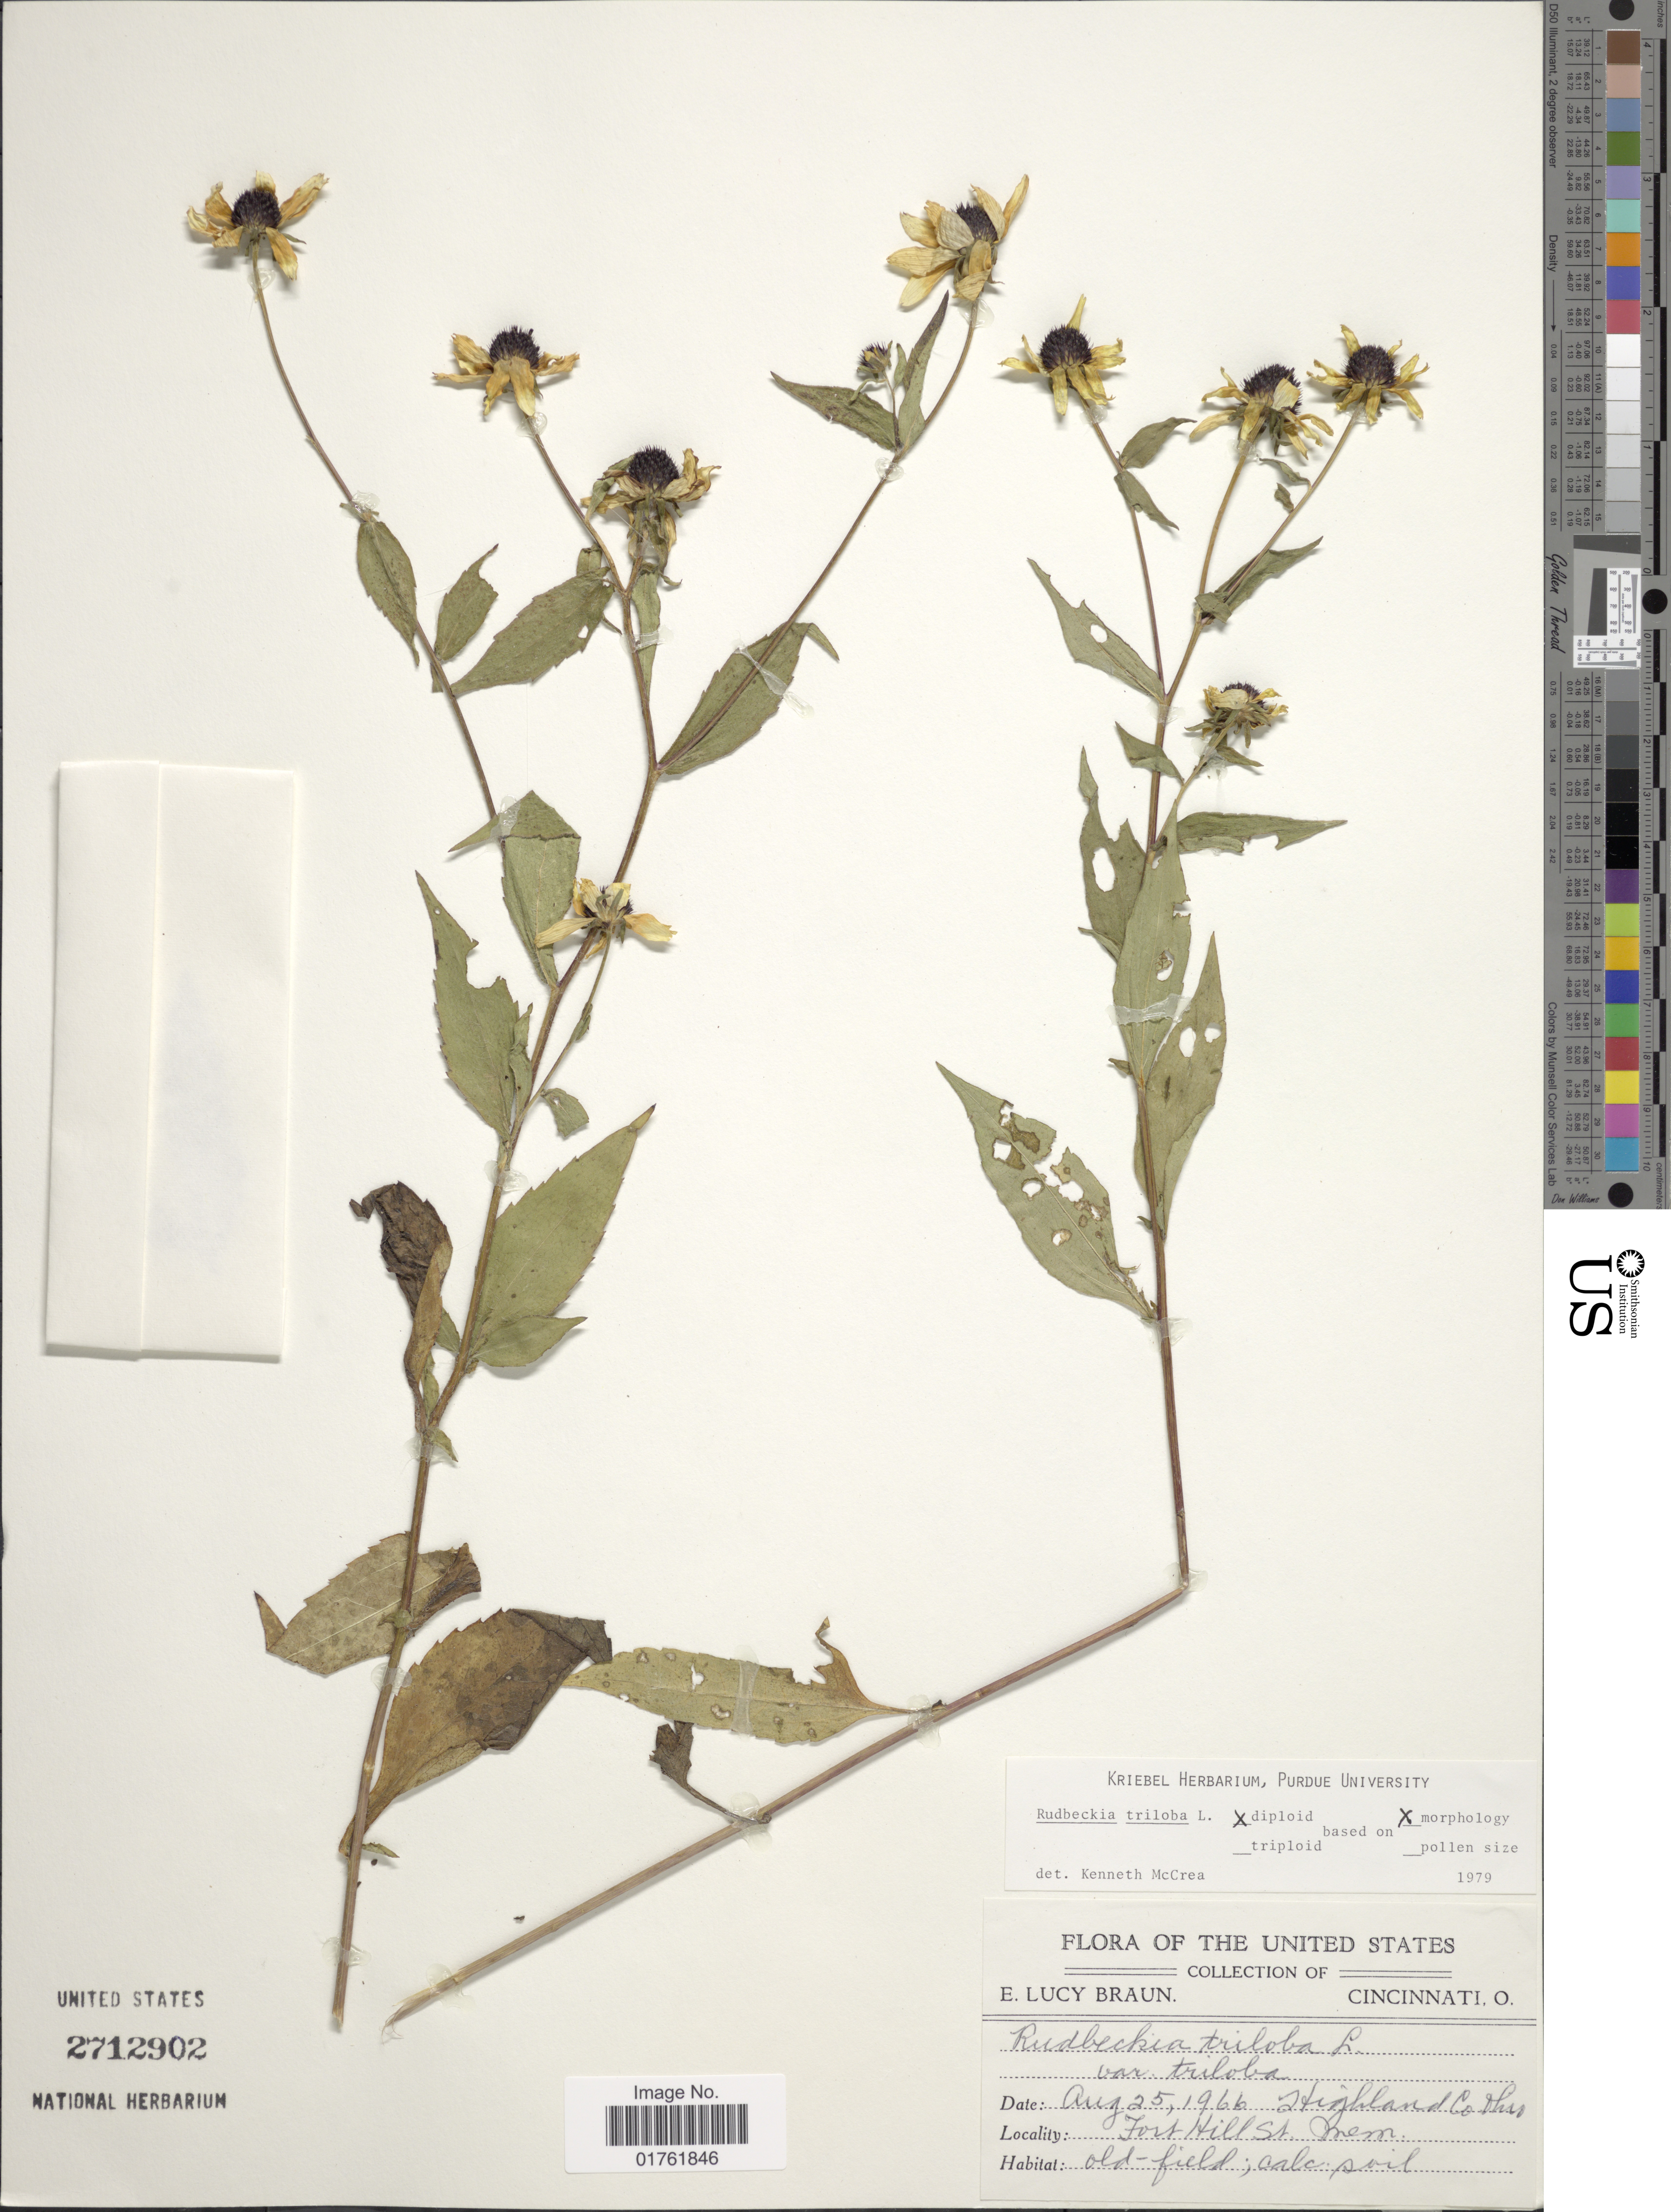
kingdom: Plantae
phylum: Tracheophyta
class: Magnoliopsida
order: Asterales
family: Asteraceae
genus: Rudbeckia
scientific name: Rudbeckia triloba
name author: L.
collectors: E. L. Braun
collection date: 1966-08-25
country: United States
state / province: Ohio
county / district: Highland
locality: Fort Hill St Memorial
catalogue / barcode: US 2712902